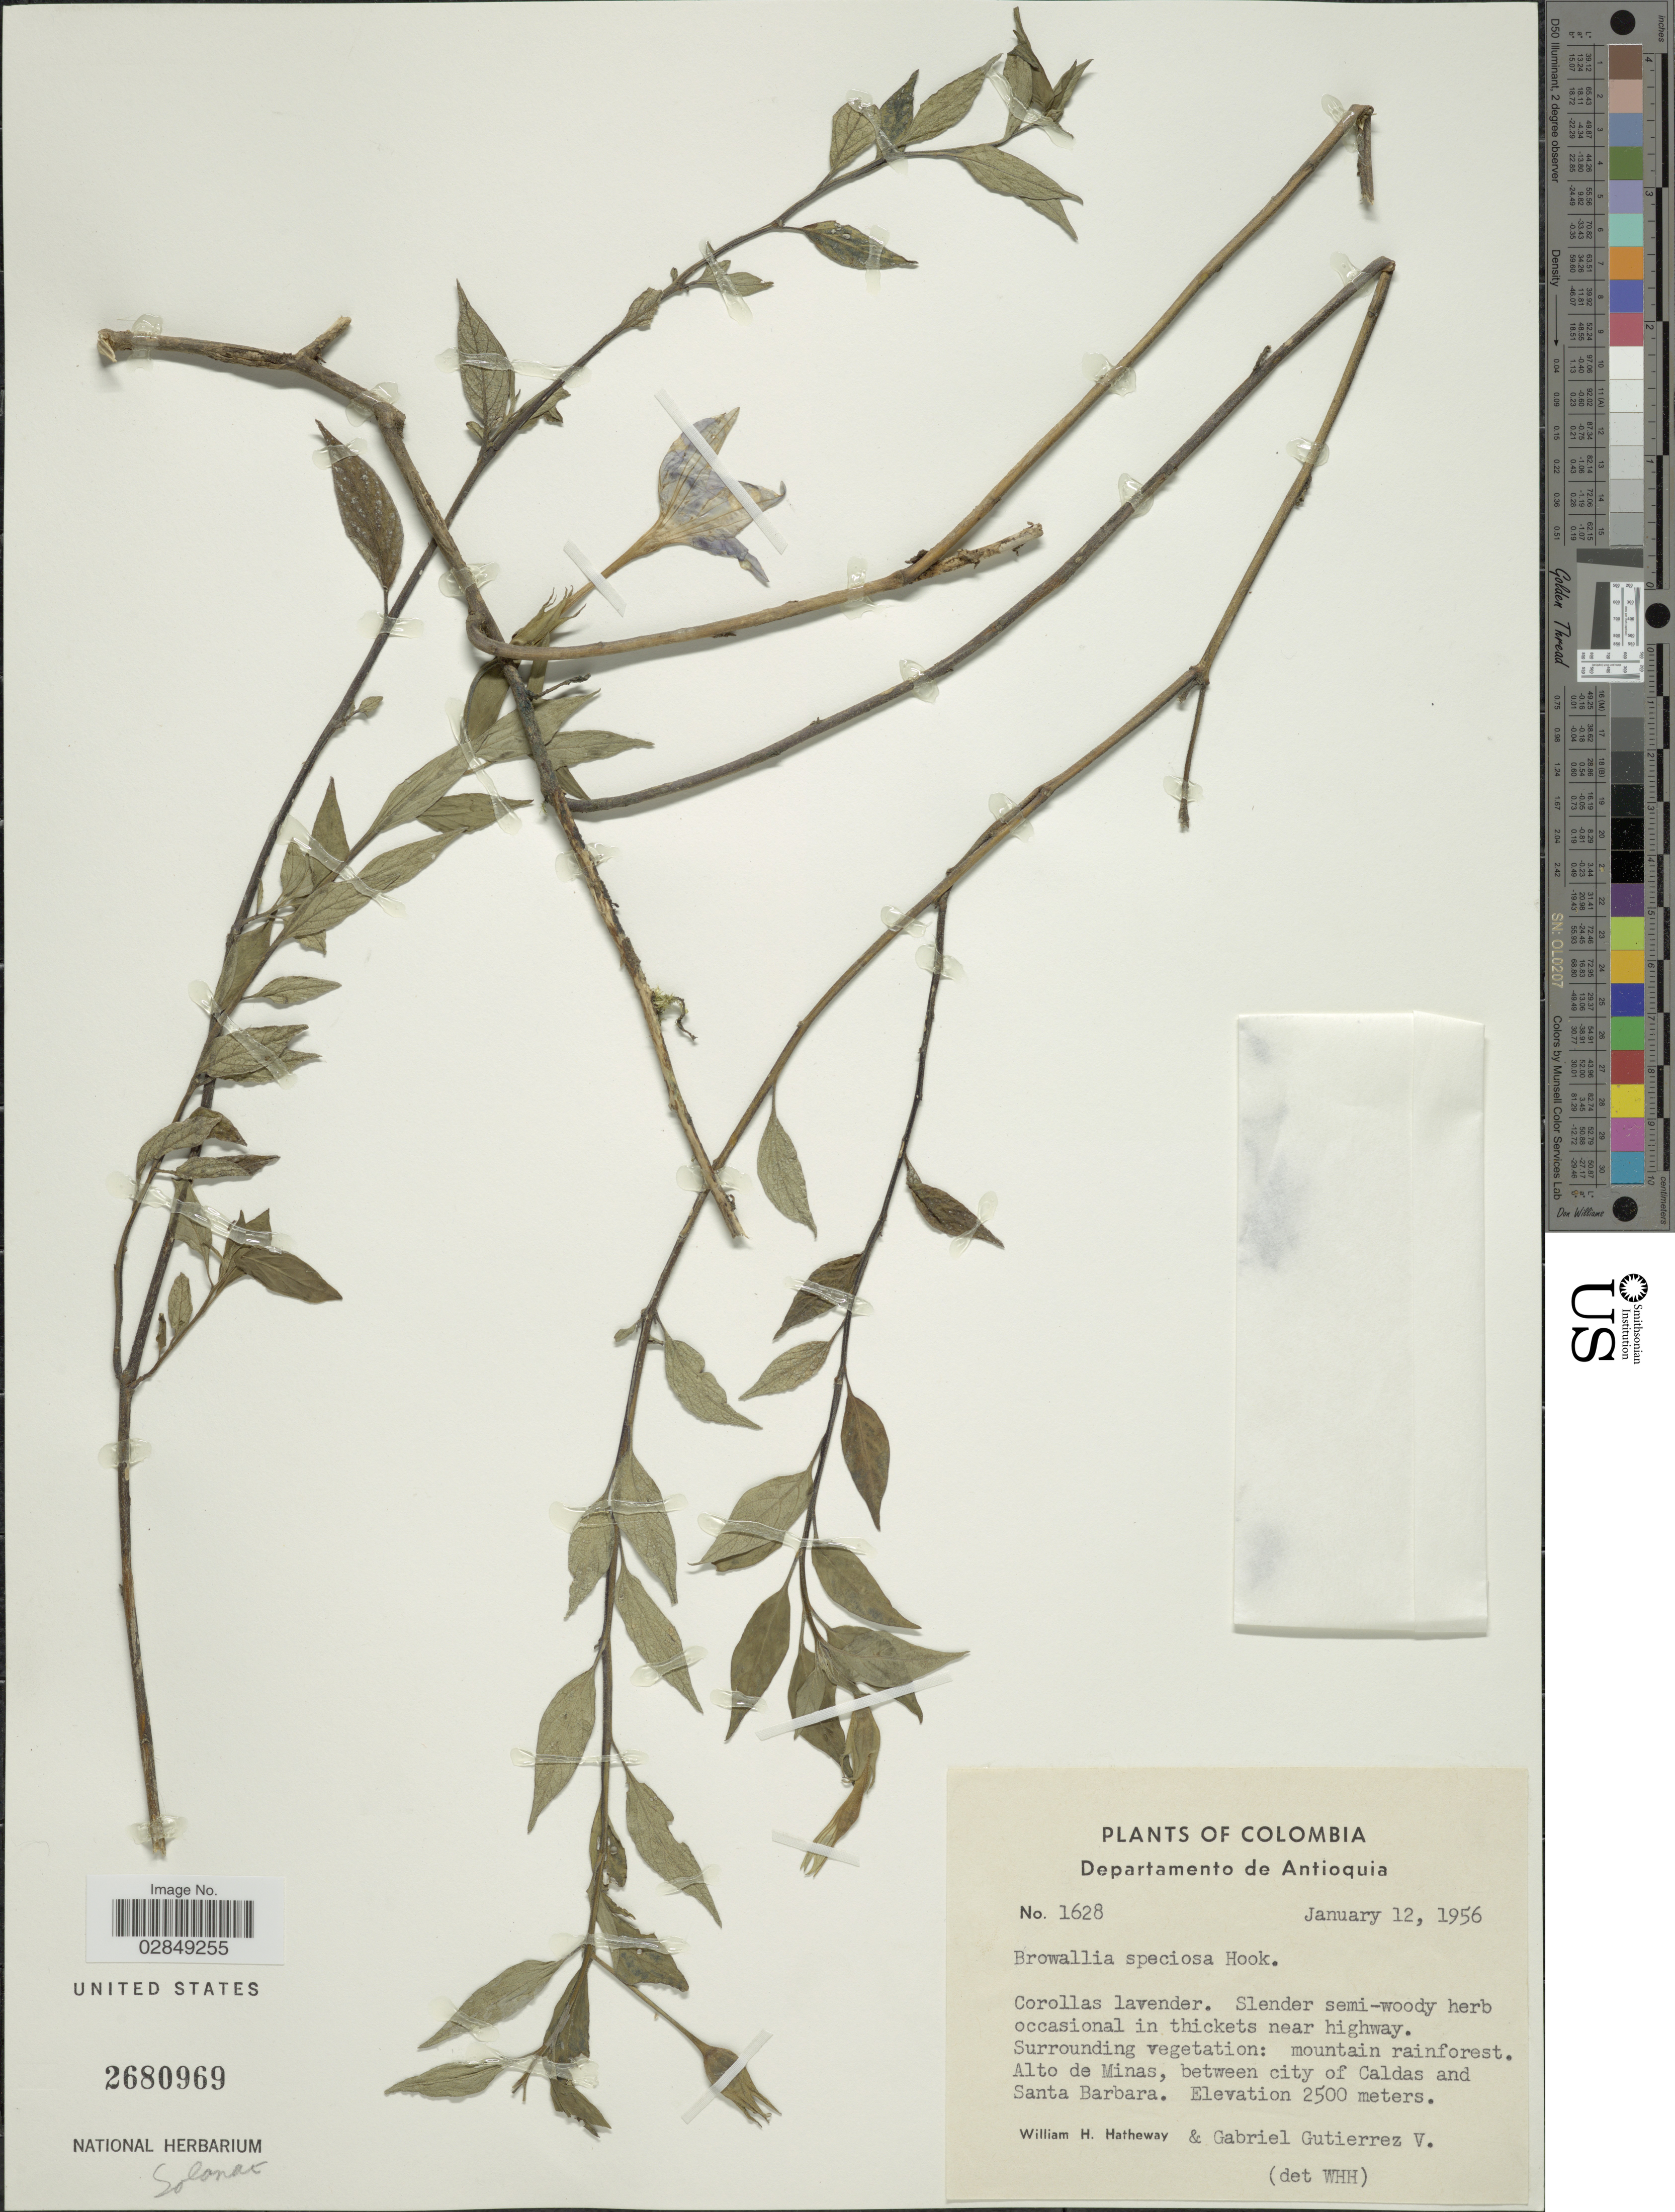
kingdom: Plantae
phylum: Tracheophyta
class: Magnoliopsida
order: Solanales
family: Solanaceae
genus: Browallia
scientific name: Browallia speciosa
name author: Hook.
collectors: W. H. Hatheway & G. Gutiérrez V.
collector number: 1628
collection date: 1956-01-12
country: Colombia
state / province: Antioquia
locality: Departamento de Antioquia. Alto de Minas, between city of Caldas and Santa Barbara.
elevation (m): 2500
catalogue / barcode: US 2680969